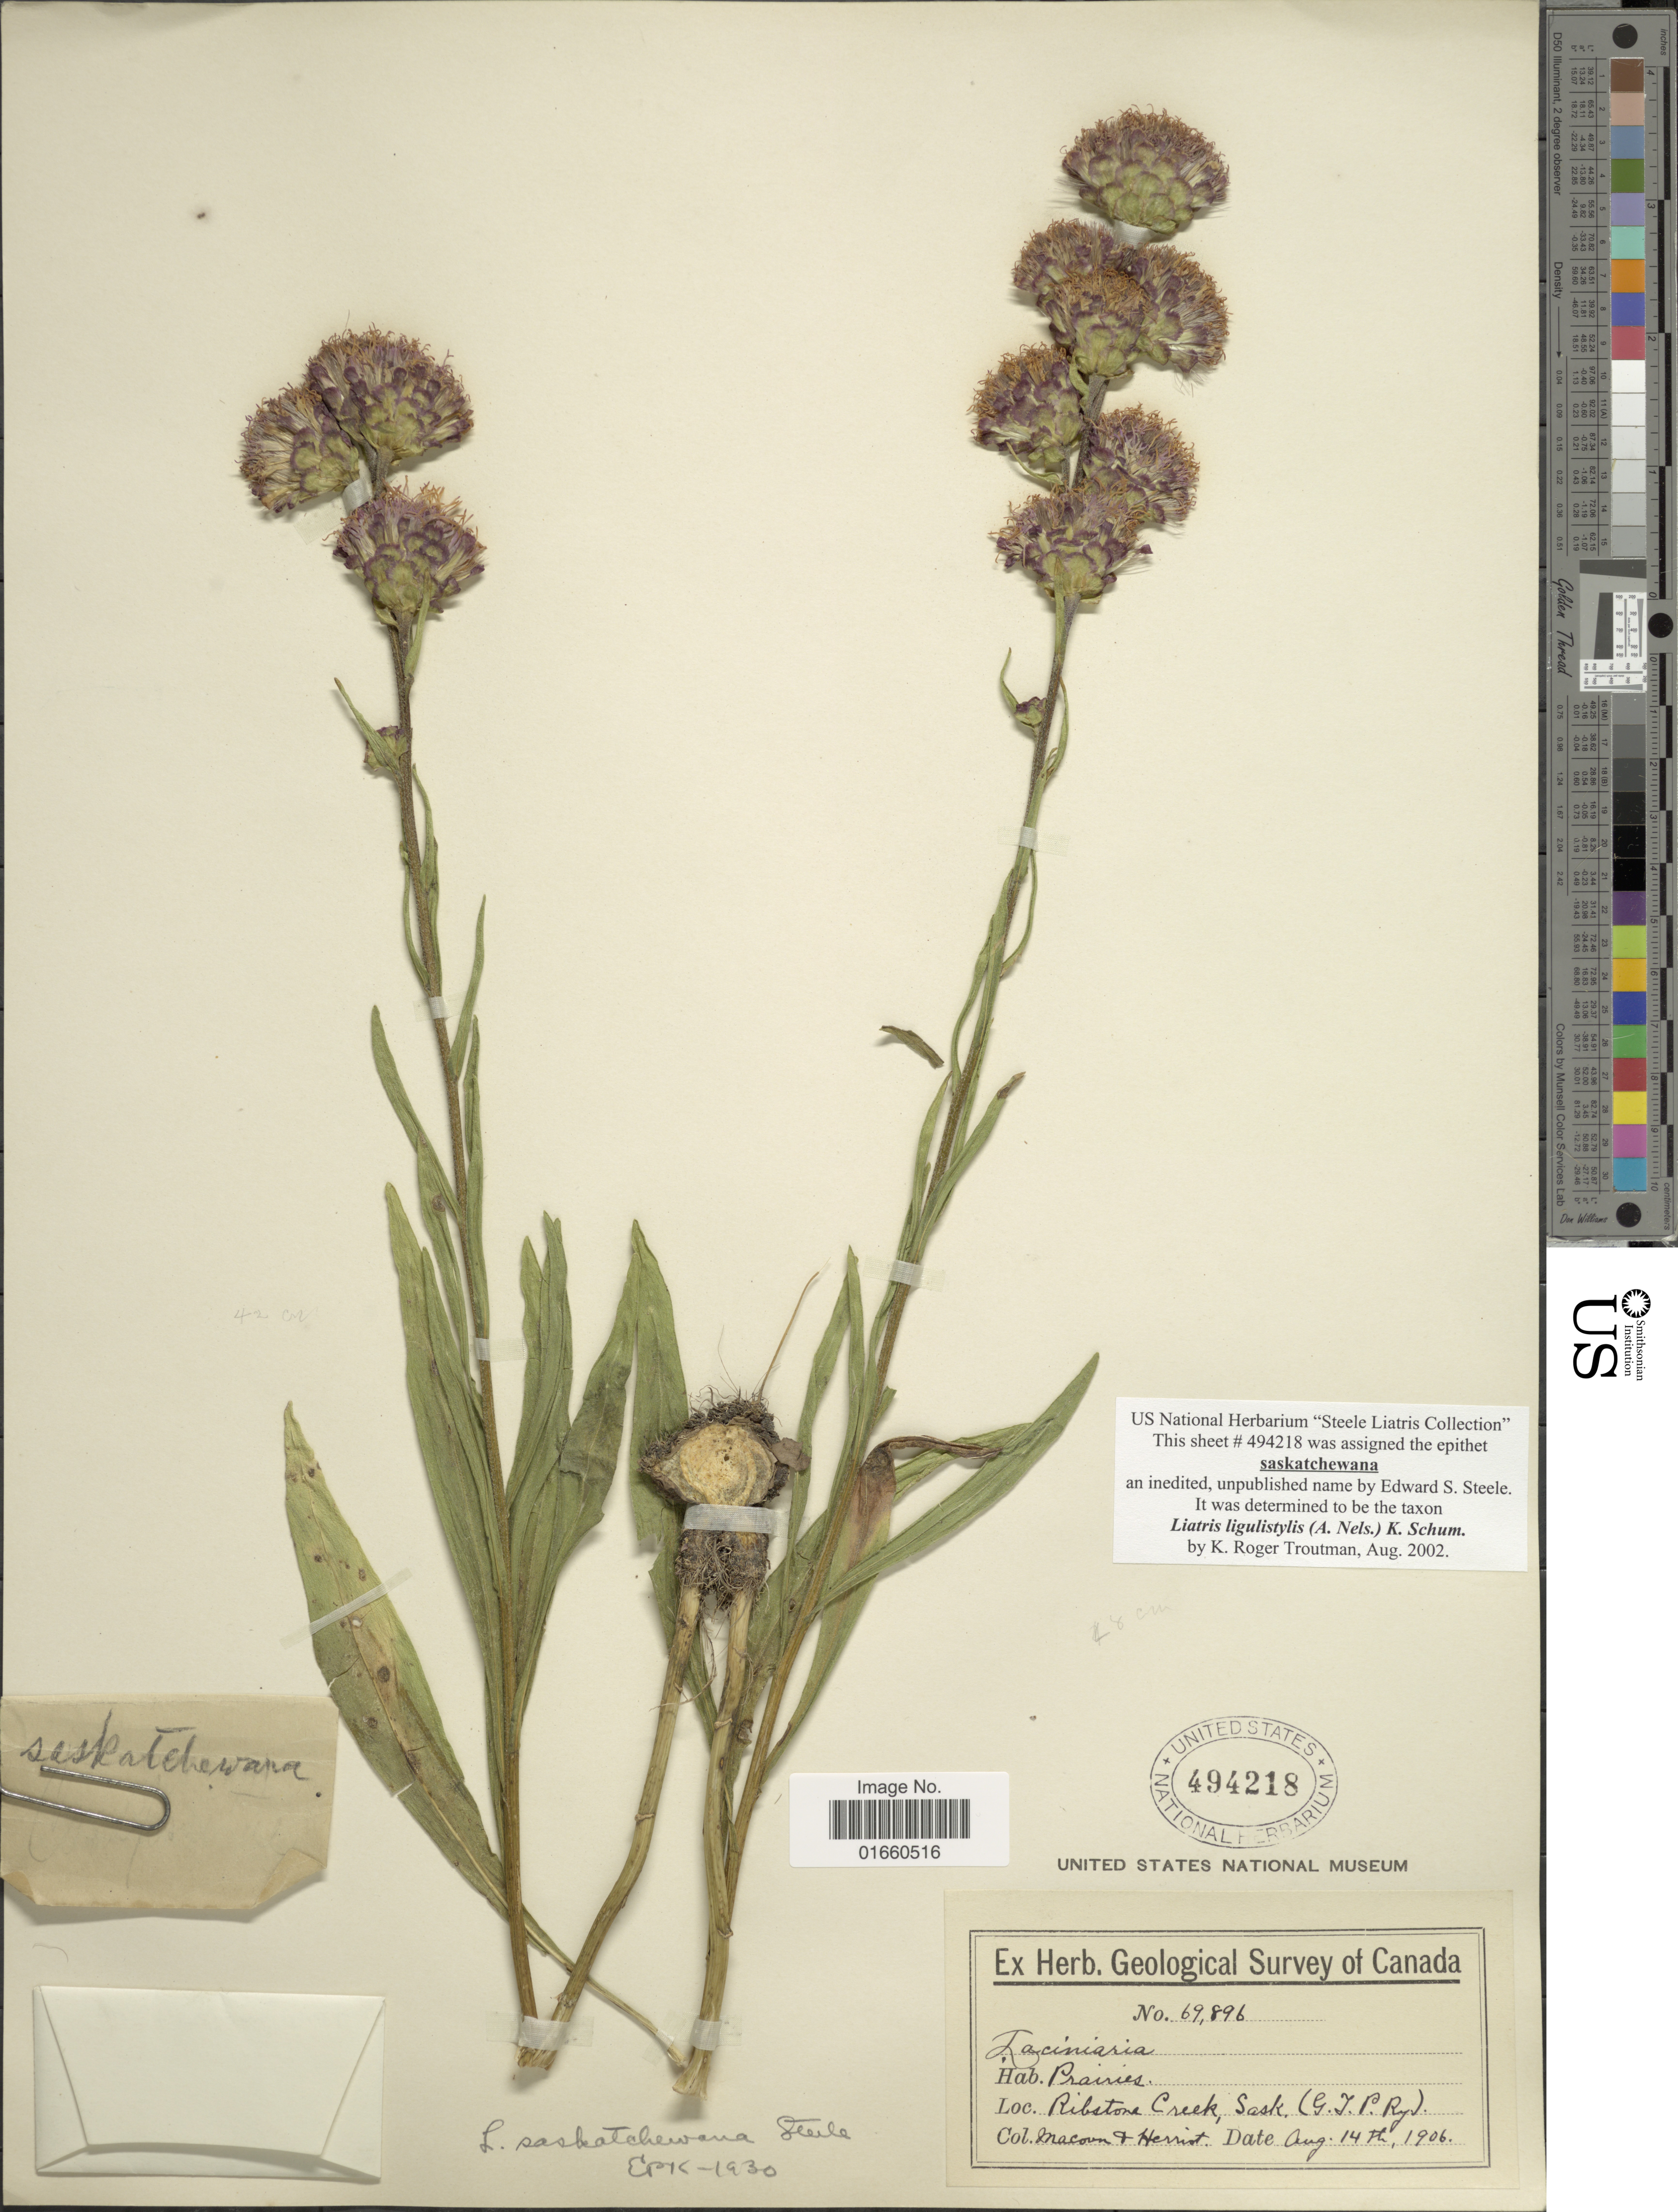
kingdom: Plantae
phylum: Tracheophyta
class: Magnoliopsida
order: Asterales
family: Asteraceae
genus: Liatris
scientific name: Liatris ligulistylis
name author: (A. Nelson) K. Schum.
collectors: -- Macoun & W. Herriot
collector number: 69896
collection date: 1906-08-14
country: Canada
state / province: Saskatchewan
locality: Prairies, Ribstone Creek, Sask. (G.T.P.Ry.)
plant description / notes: Precise locality edit: Corrected "Ribstone Creek (G.J.P.Ry)" to "Ribstone Creek, Sask. (G.T.P.Ry.)"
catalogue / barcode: US 494218